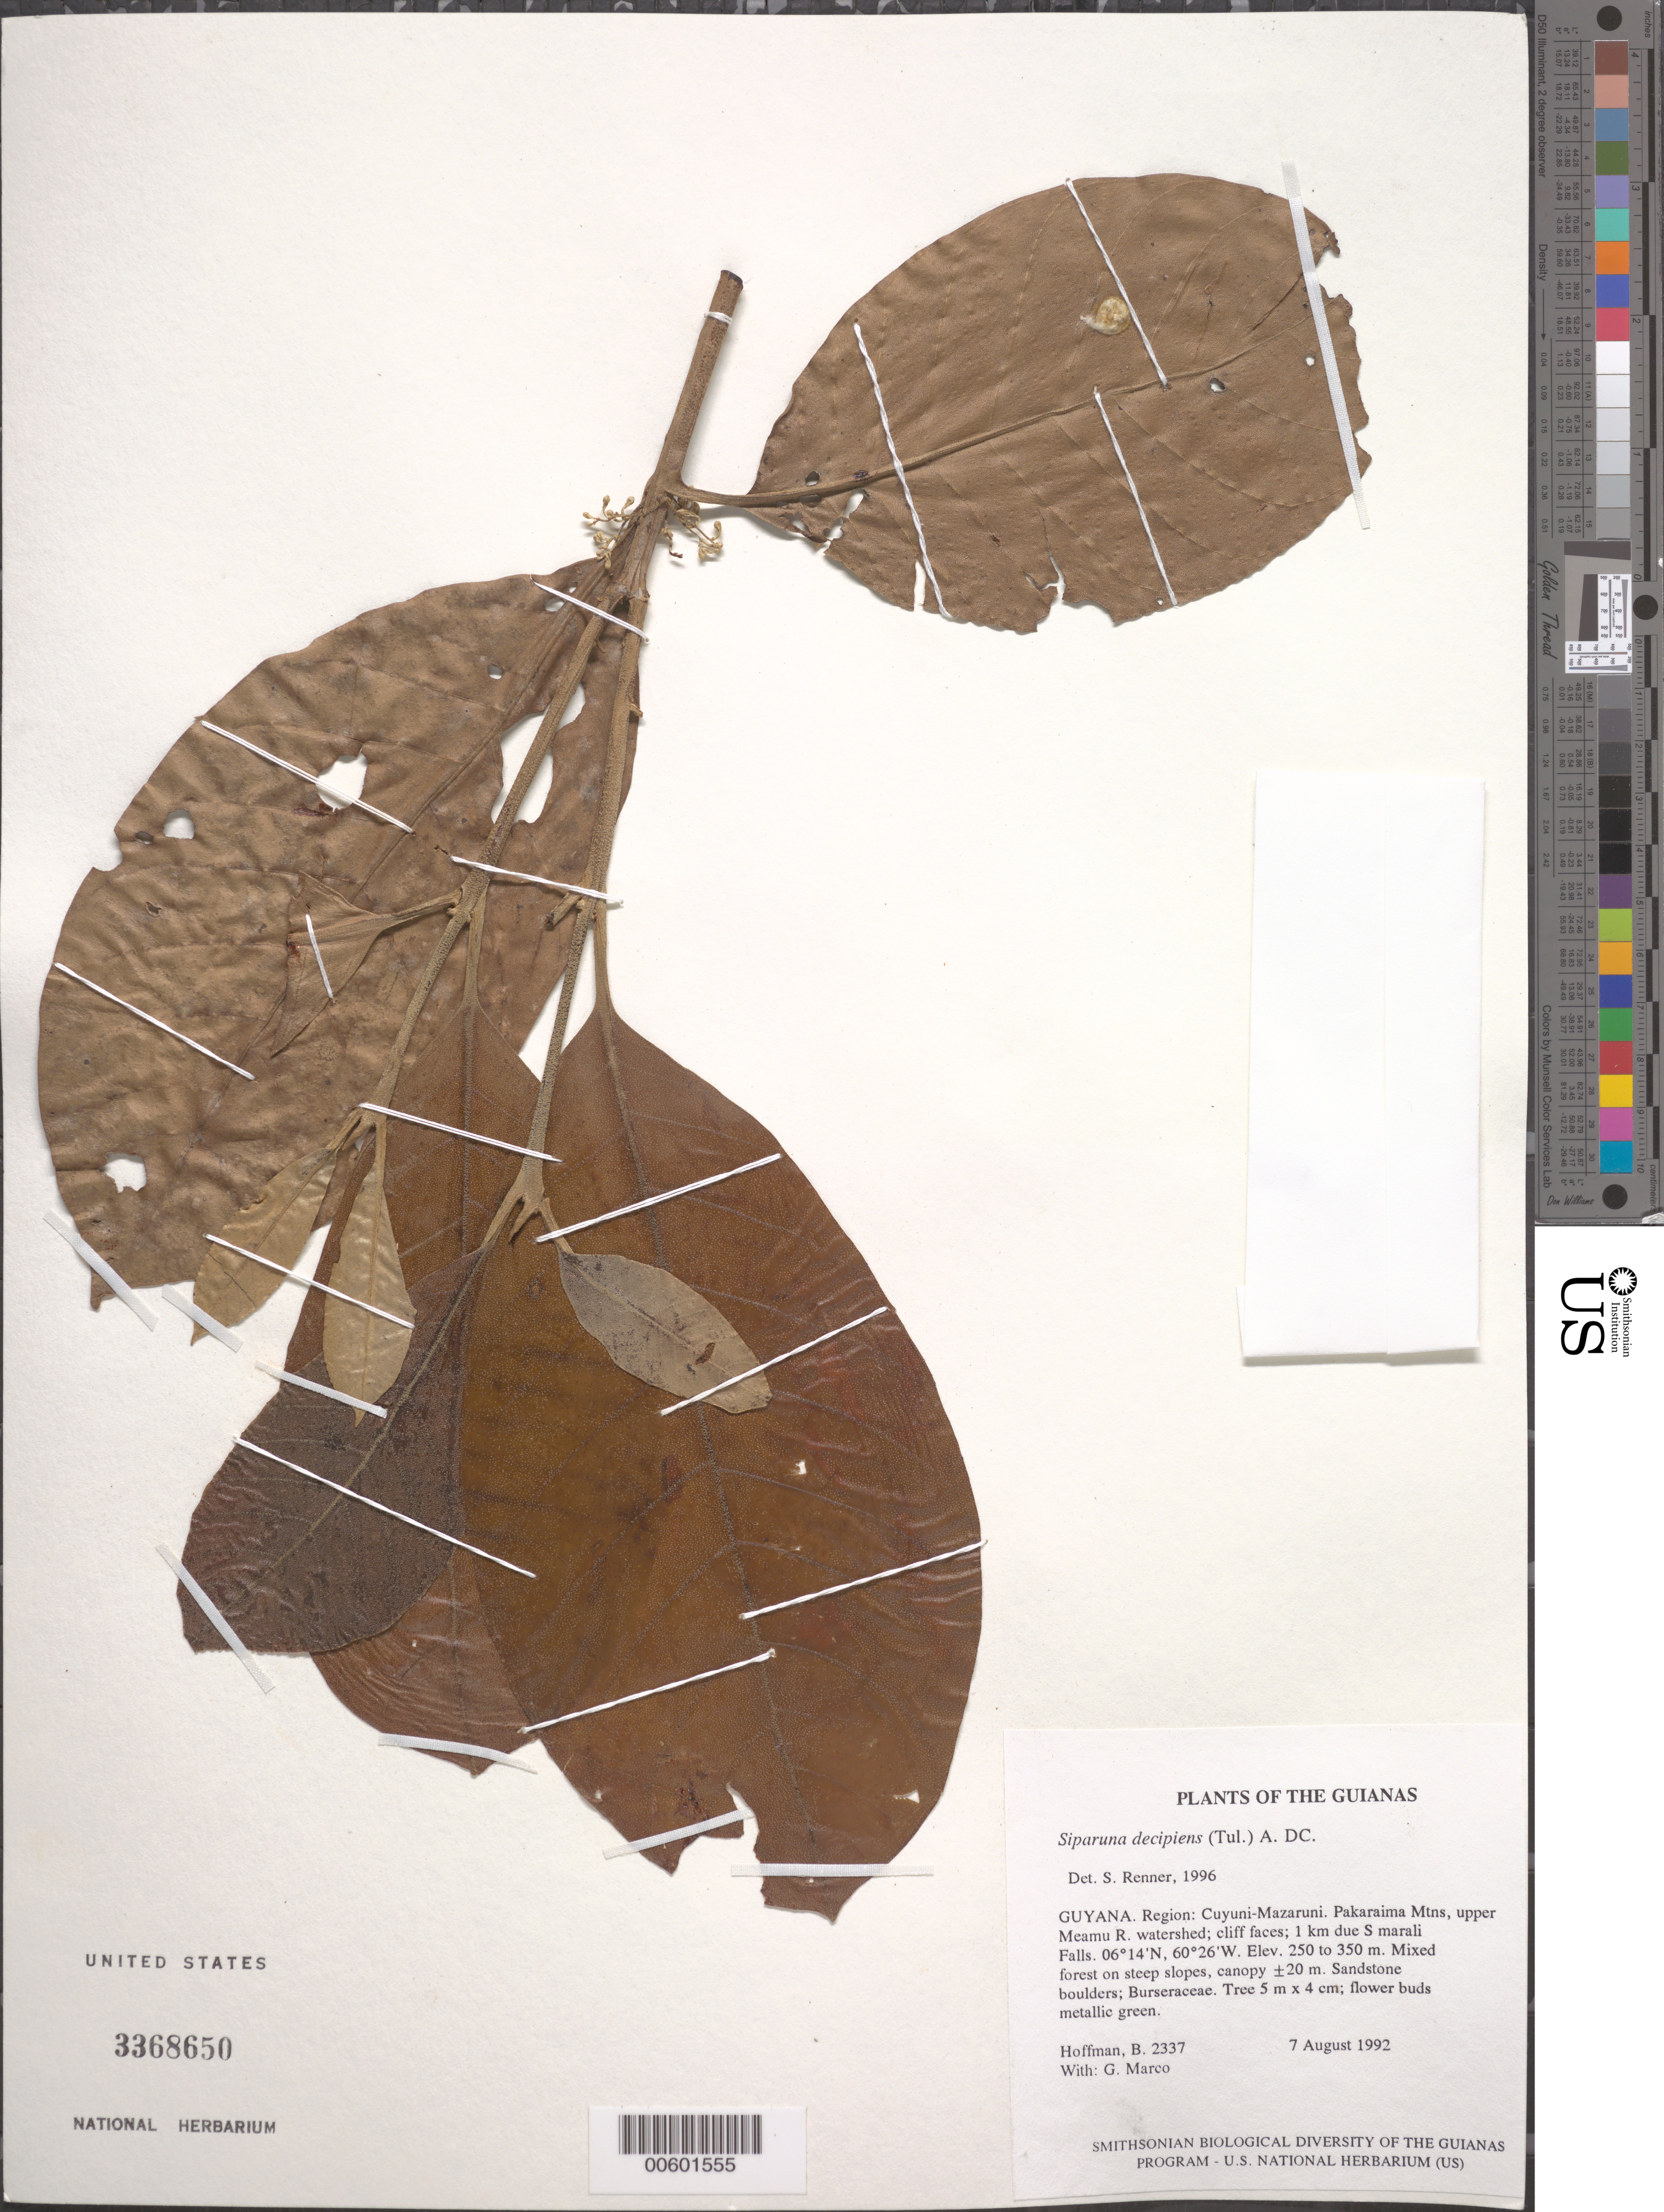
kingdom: Plantae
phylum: Tracheophyta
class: Magnoliopsida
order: Laurales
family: Siparunaceae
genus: Siparuna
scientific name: Siparuna decipiens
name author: (Tul.) A. DC.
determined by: Renner, S. S.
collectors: B. Hoffman & G. Marco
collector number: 2337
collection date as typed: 7 August 1992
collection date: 1992-08-07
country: Guyana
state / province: Cuyuni-Mazaruni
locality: Pakaraima Mountains, upper Meamu River watershed; cliff faces; 1 km due S of Marali Falls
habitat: Mixed forest on steep slopes, canopy ±20 m. Sandstone boulders; Burseraceae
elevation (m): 250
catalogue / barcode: US 3368650